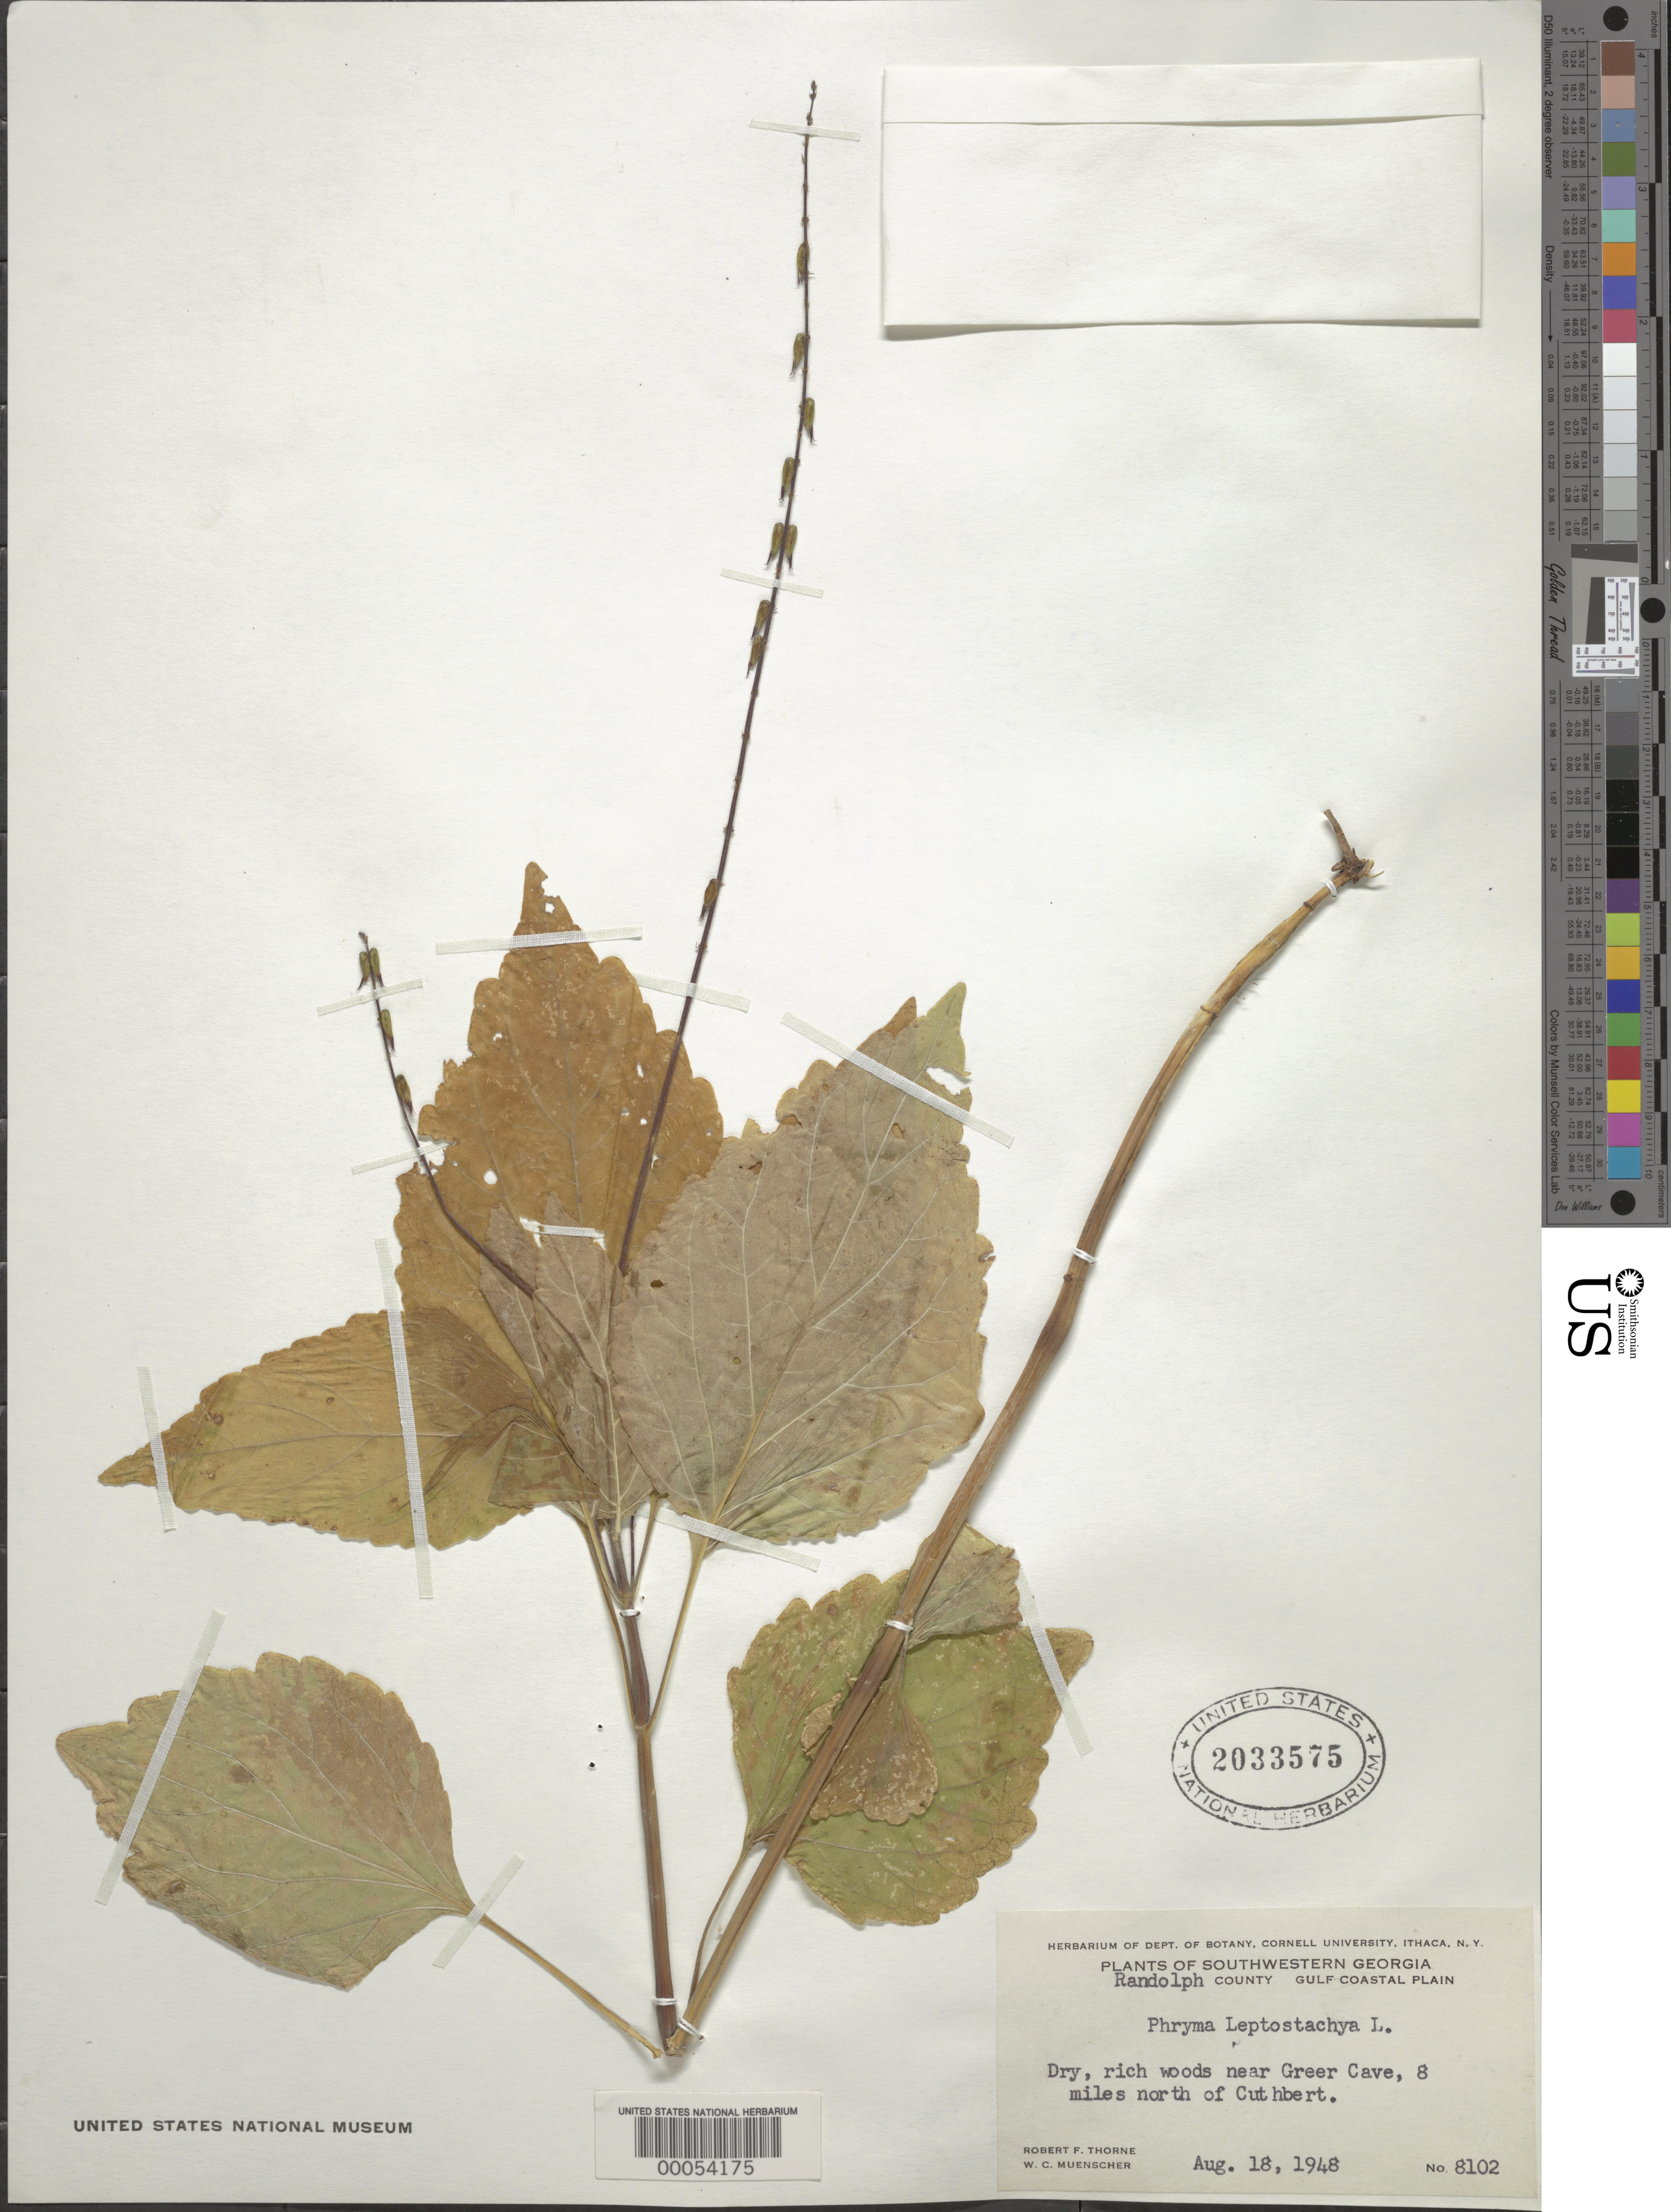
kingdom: Plantae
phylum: Tracheophyta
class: Magnoliopsida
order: Lamiales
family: Phrymaceae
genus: Phryma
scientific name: Phryma leptostachya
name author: L.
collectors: R. F. Thorne & W. Muenscher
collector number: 8102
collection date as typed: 18 Aug 1948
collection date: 1948-08-18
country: United States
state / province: Georgia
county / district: Randolph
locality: Dry, rich woods near greer cave, 8 miles north of cuthbert.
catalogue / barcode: US 2033575